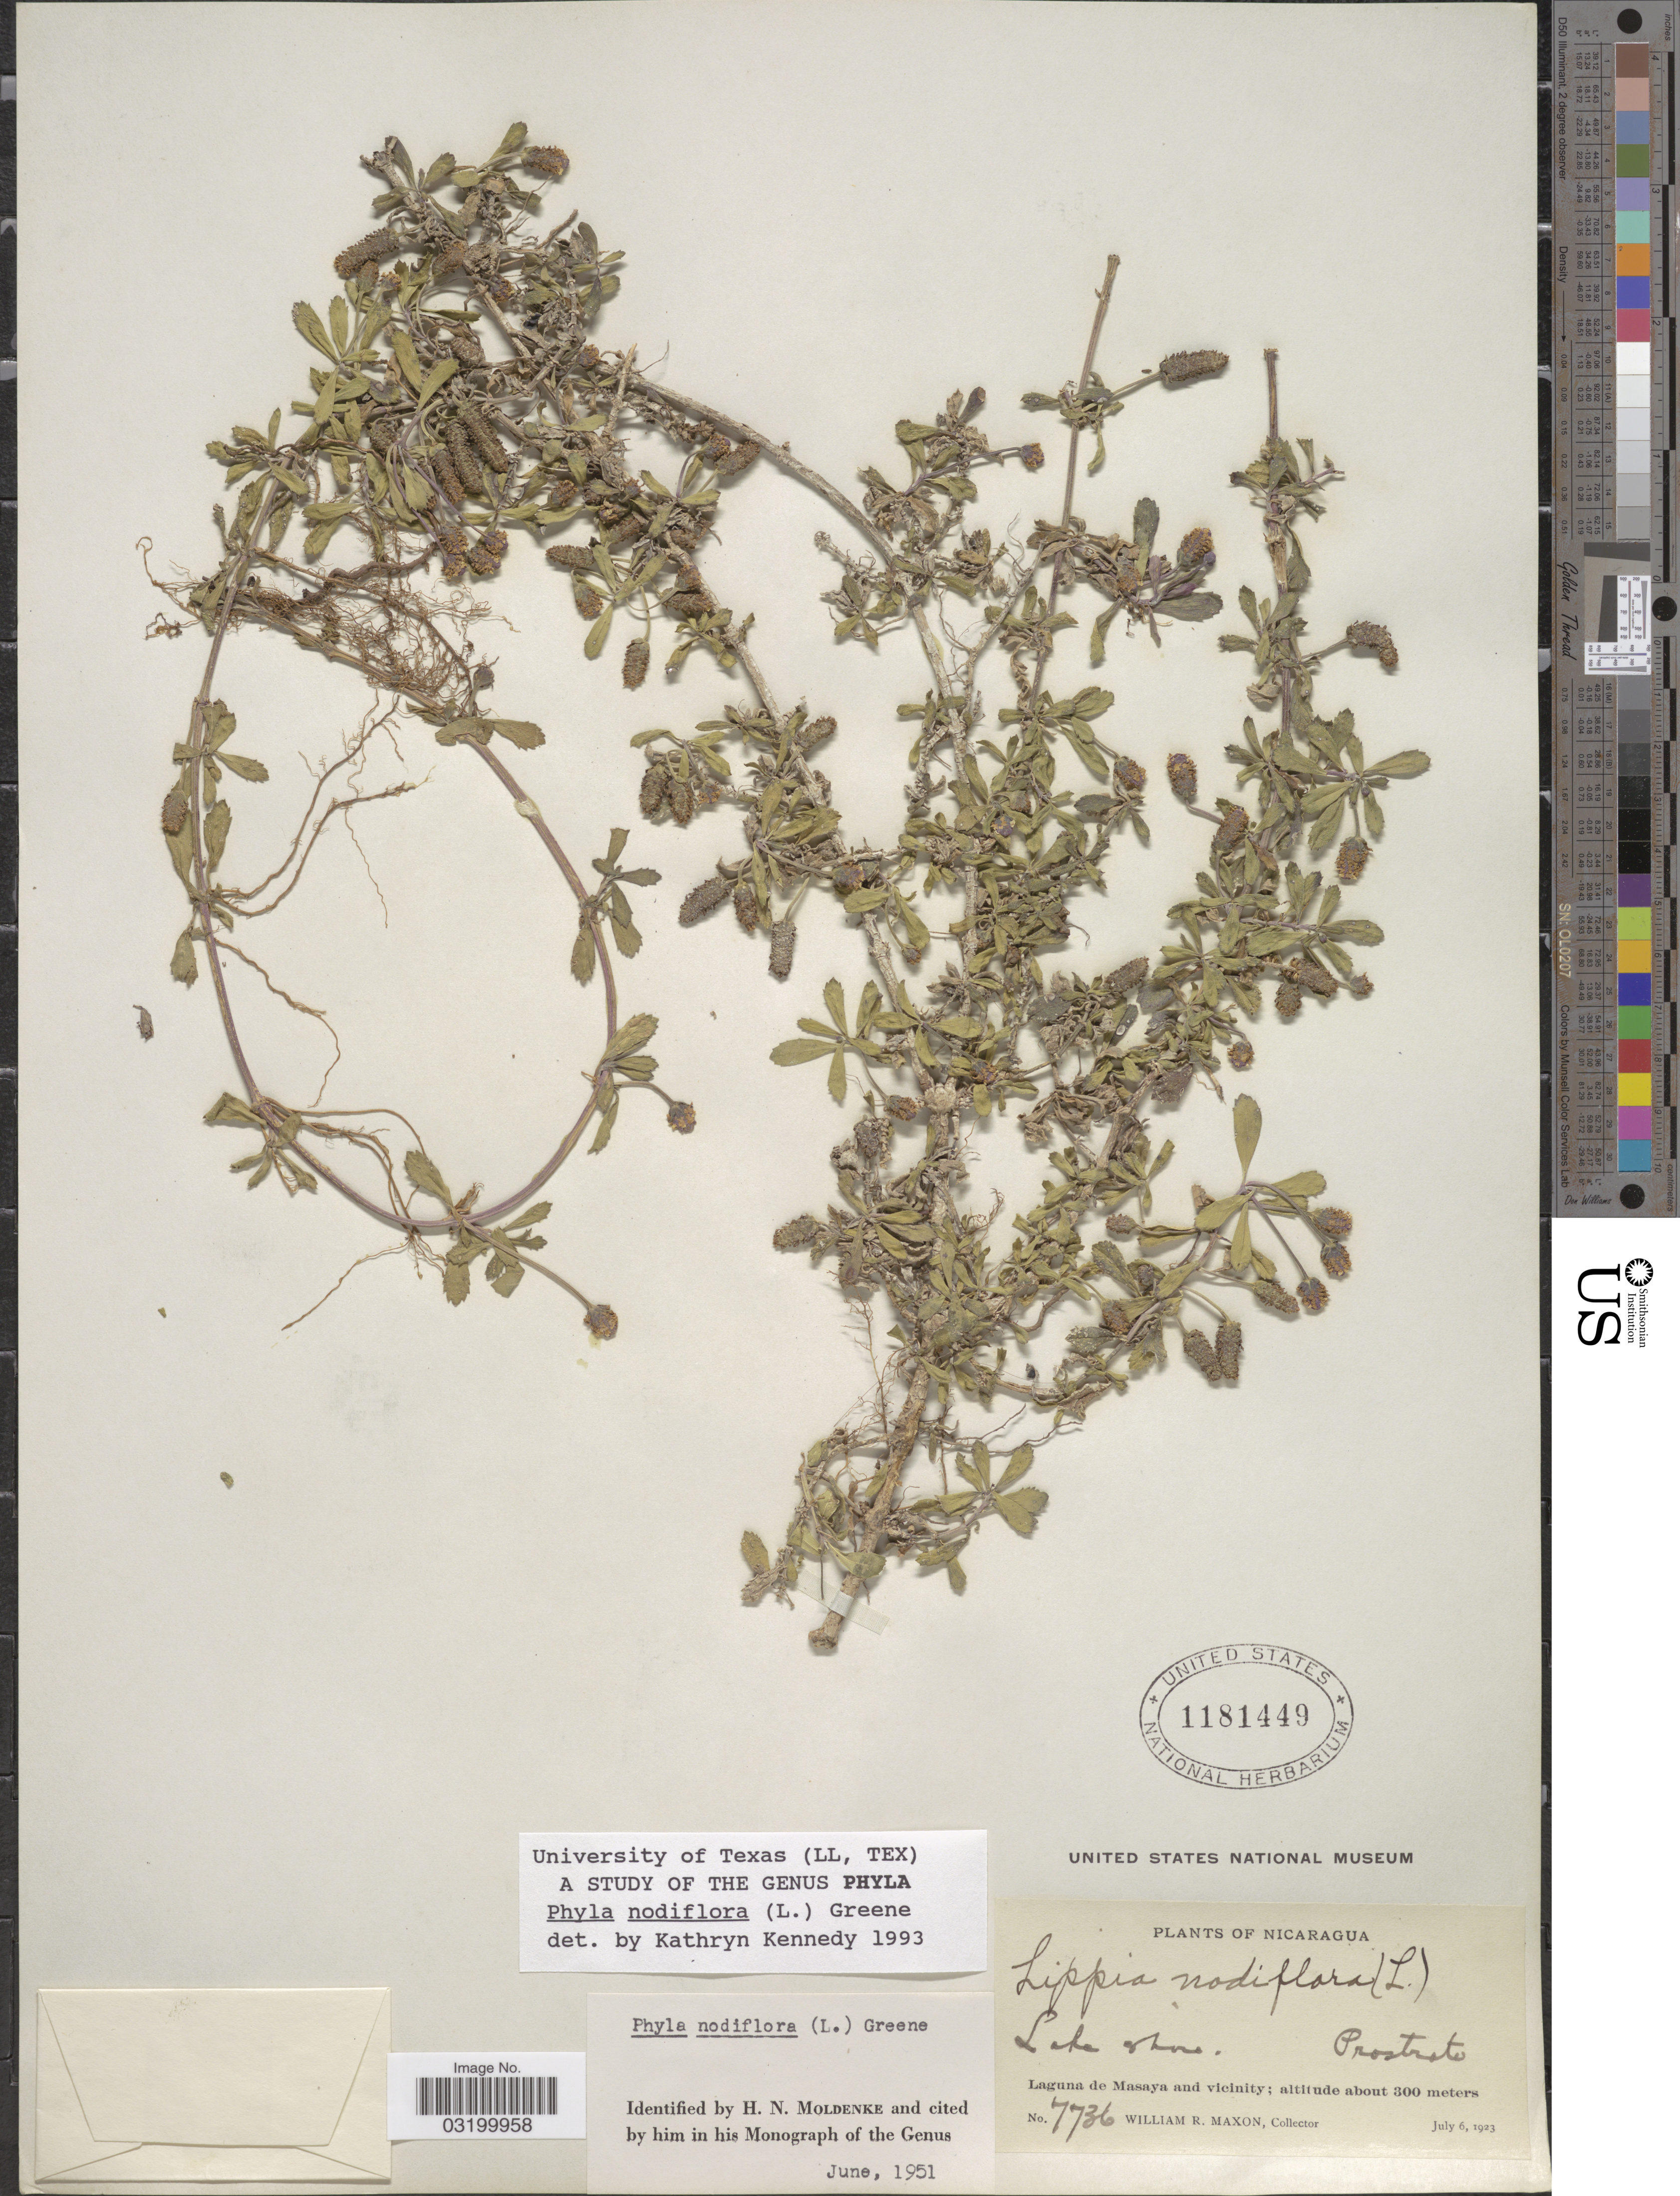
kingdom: Plantae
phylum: Tracheophyta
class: Magnoliopsida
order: Lamiales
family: Verbenaceae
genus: Phyla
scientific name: Phyla nodiflora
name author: (L.) Greene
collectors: W. R. Maxon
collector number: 7736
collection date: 1923-07-06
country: Nicaragua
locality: Lake shore. Laguna de Masaya and vicinity.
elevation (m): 300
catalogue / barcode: US 1181449